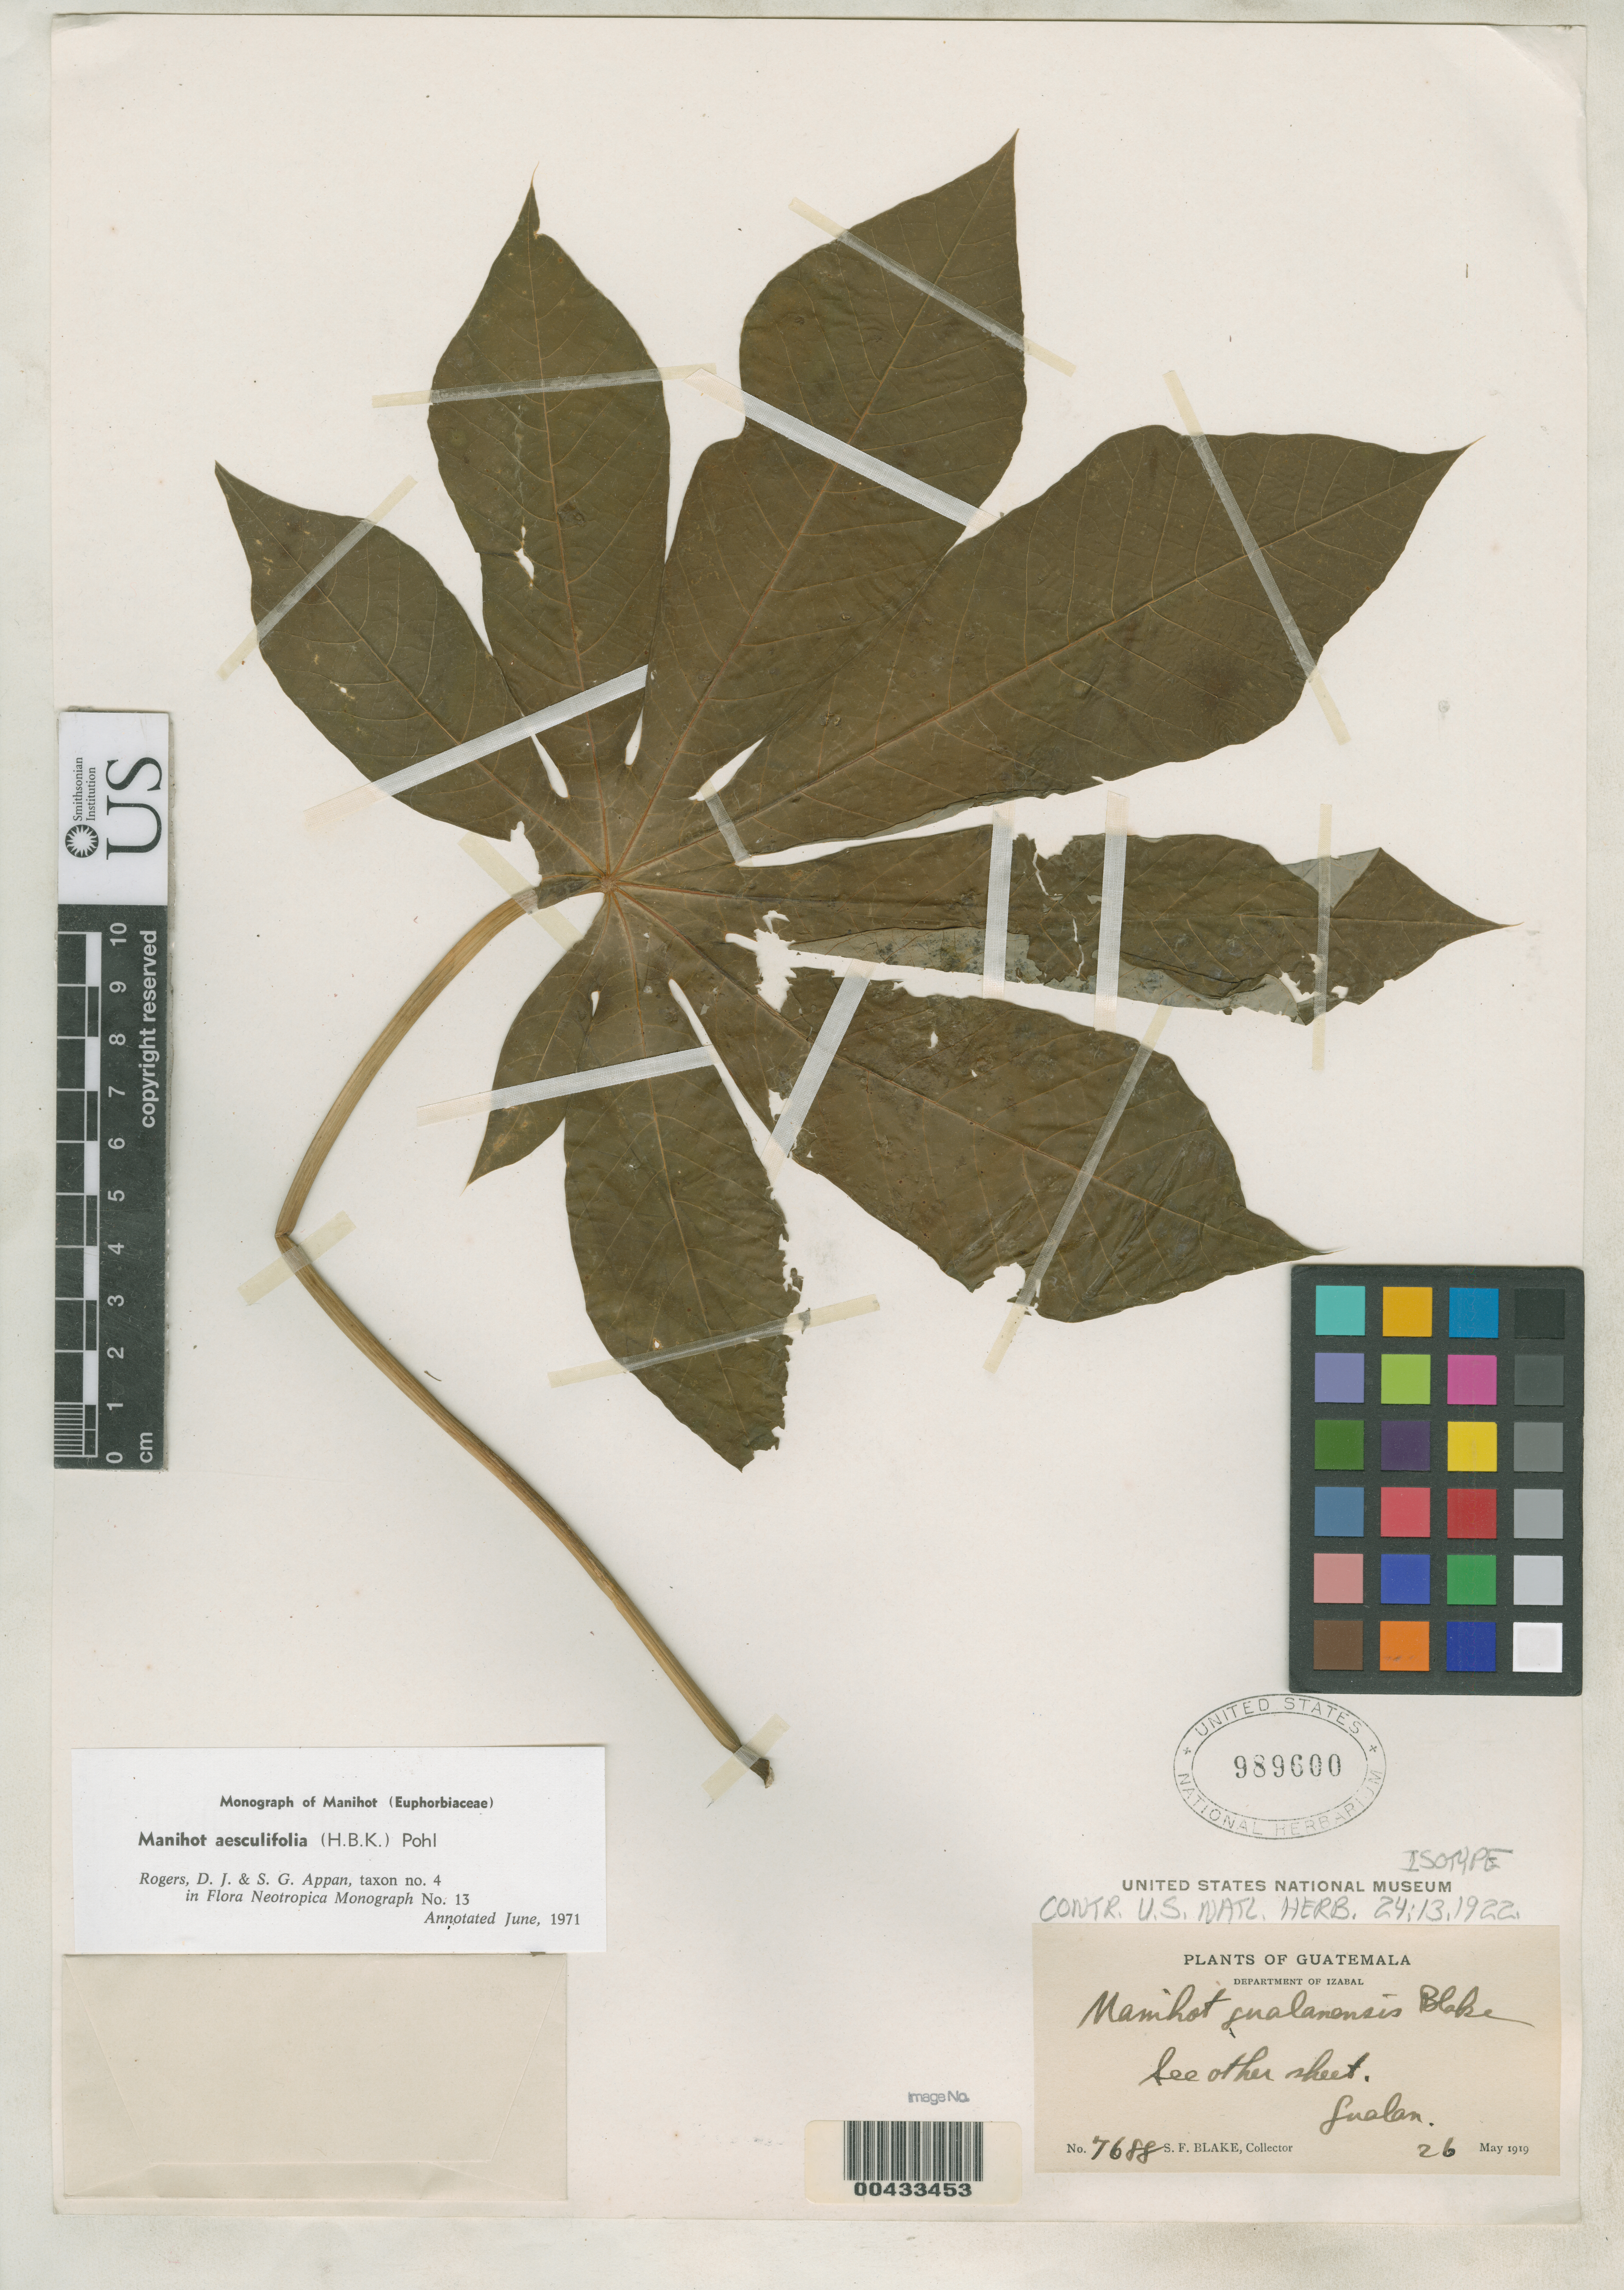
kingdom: Plantae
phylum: Tracheophyta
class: Magnoliopsida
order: Malpighiales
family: Euphorbiaceae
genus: Manihot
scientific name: Manihot gualanensis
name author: S.F. Blake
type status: Isotype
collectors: S. Blake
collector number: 7688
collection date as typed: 26 May 1919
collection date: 1919-05-26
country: Guatemala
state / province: Zacapa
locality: Gualan.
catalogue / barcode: US 989600